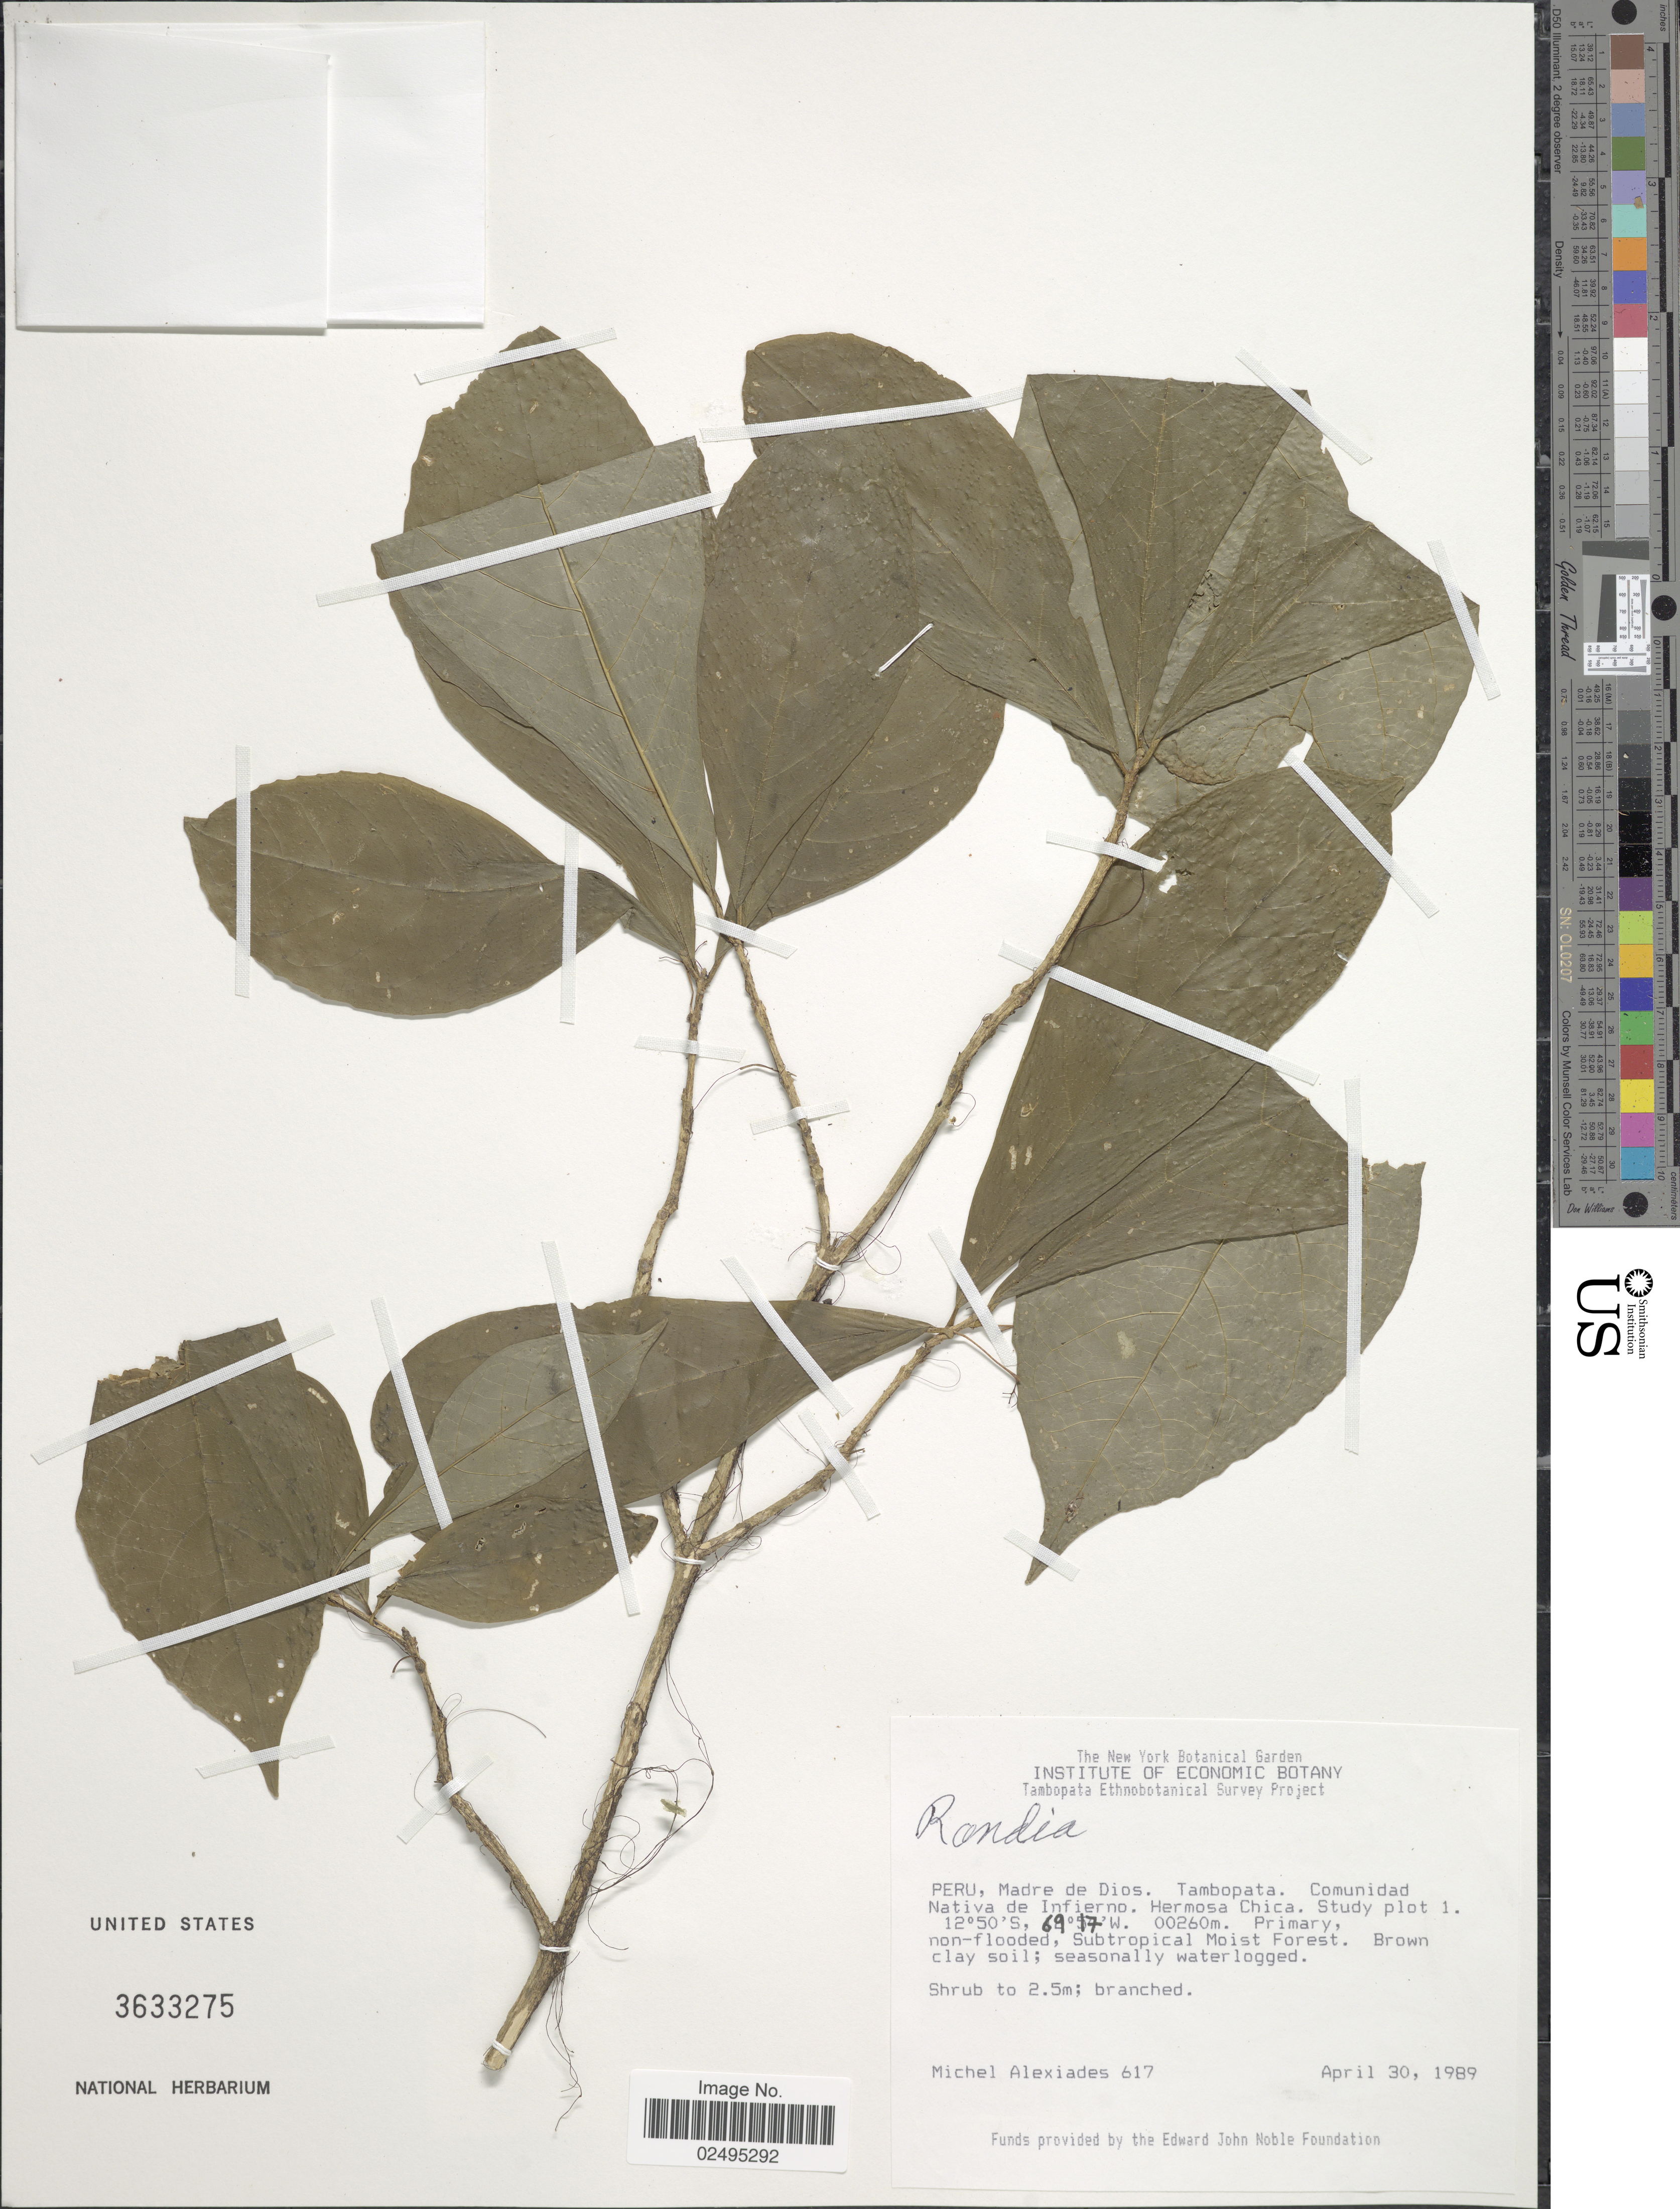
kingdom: Plantae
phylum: Tracheophyta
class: Magnoliopsida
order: Gentianales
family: Rubiaceae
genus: Randia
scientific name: Randia sp.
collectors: M. Alexiades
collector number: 617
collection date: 1989-04-30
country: Peru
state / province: Madre de Dios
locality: Peru, Madre de Dios, Rambopata, Comunidad Nativa de Infierno, Hermosa Chica, Study Plot 1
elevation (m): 260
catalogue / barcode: US 3633275